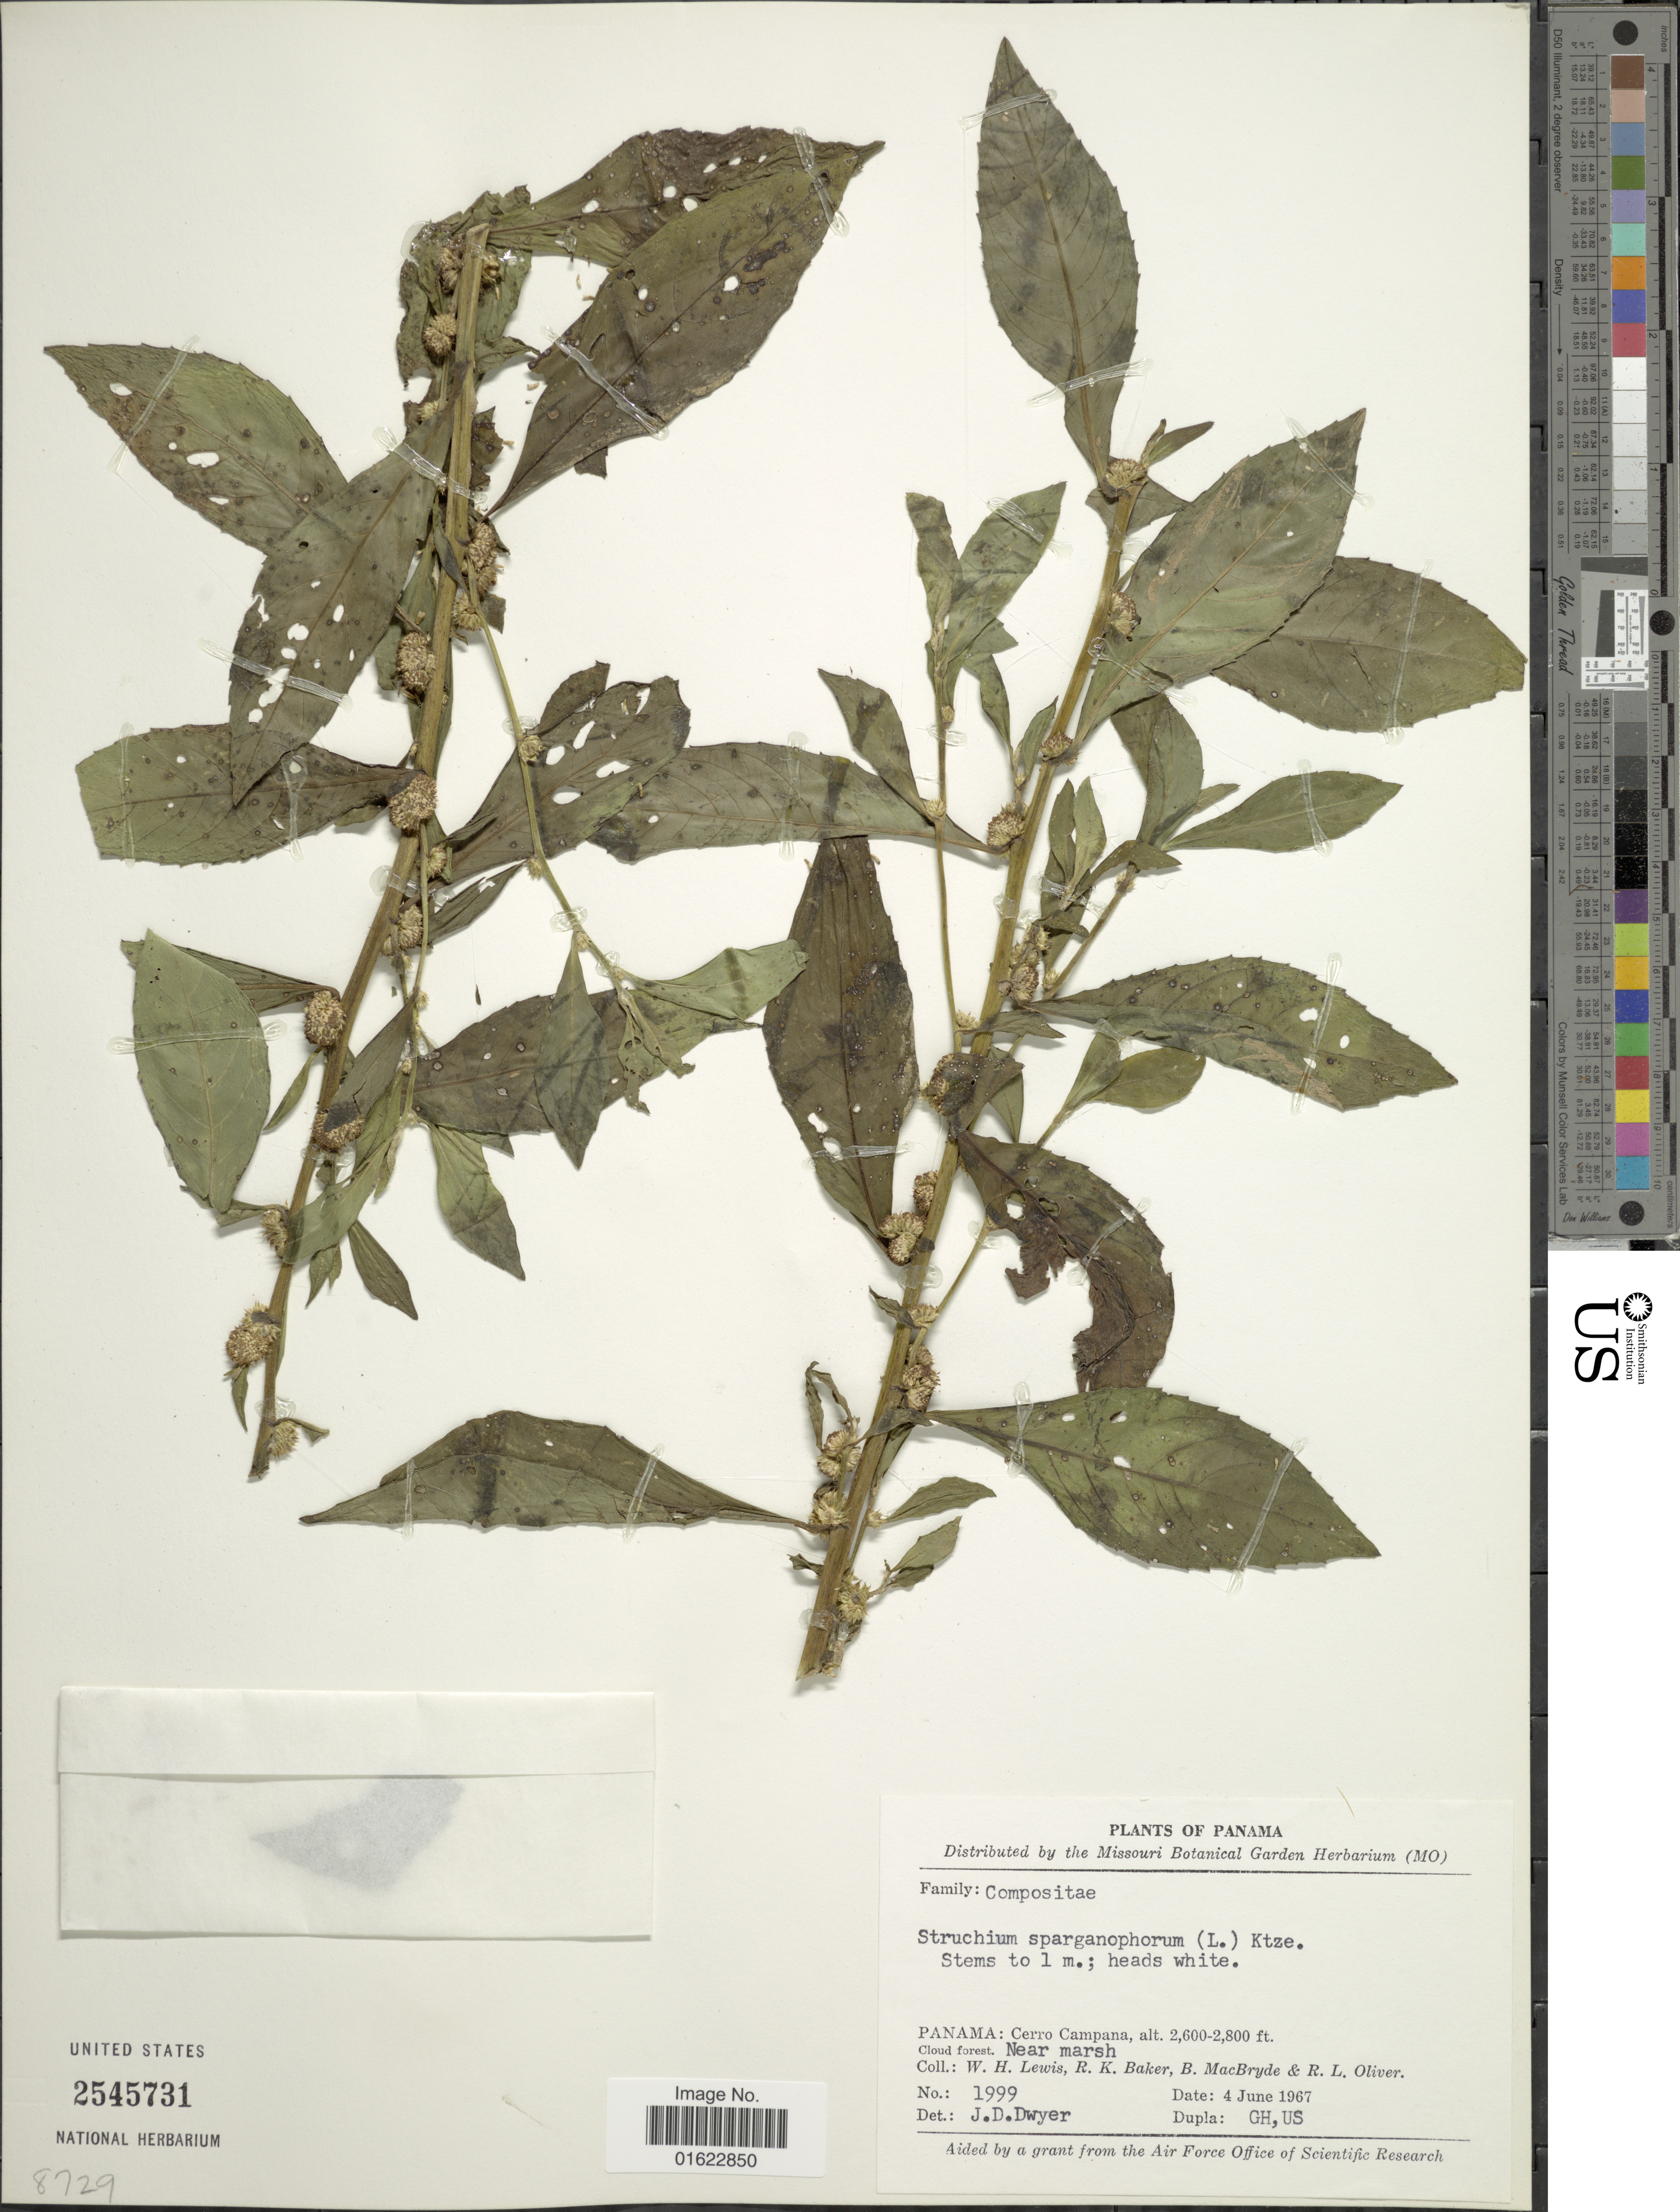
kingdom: Plantae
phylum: Tracheophyta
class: Magnoliopsida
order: Asterales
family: Asteraceae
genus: Struchium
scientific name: Struchium sparganophorum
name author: (L.) Kuntze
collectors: W. H. Lewis, R. K. Baker, B. MacBryde & R. Oliver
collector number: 1999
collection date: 1967-06-04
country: Panama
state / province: Panamá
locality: Panama,: Cerro Campana, Near marsh.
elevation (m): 792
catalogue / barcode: US 2545731